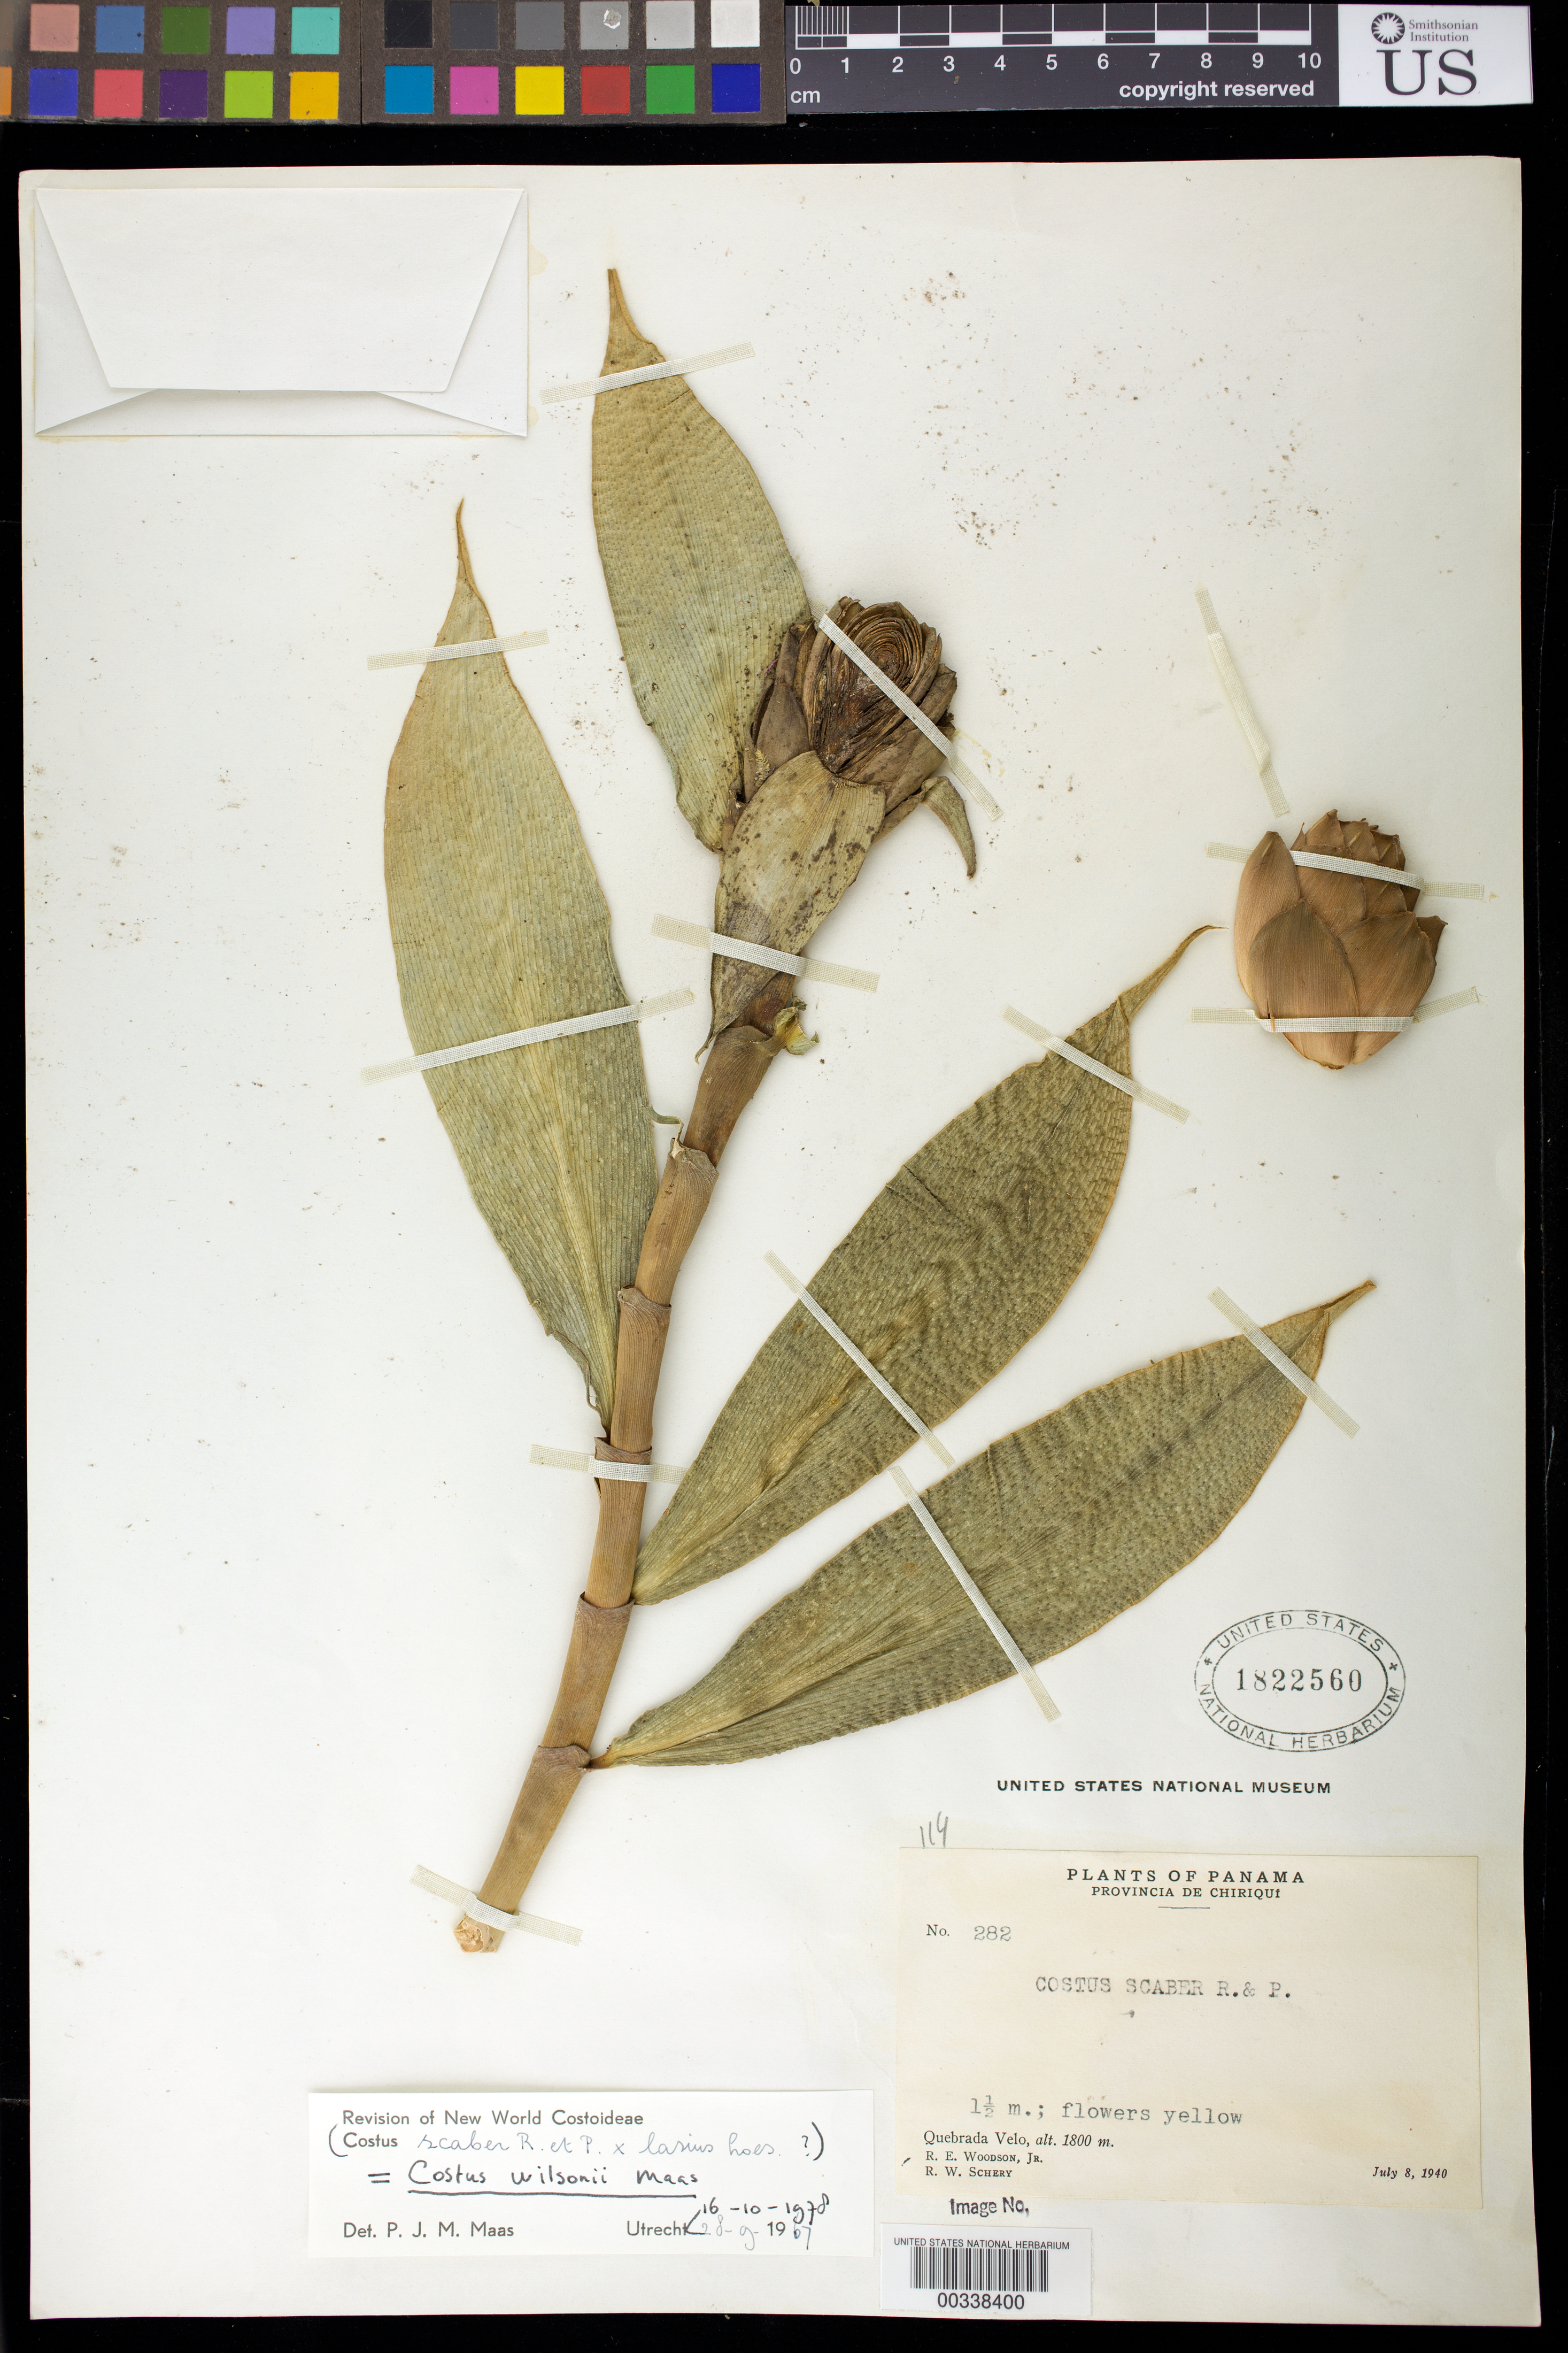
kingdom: Plantae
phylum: Tracheophyta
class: Liliopsida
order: Zingiberales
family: Costaceae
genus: Costus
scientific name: Costus wilsonii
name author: Maas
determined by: Maas, Paul J. M.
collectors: R. E. Woodson & R. W. Schery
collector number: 282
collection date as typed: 08 Jul 1940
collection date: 1940-07-08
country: Panama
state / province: Chiriquí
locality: Quebrada Velo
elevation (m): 1800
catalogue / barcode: US 1822560